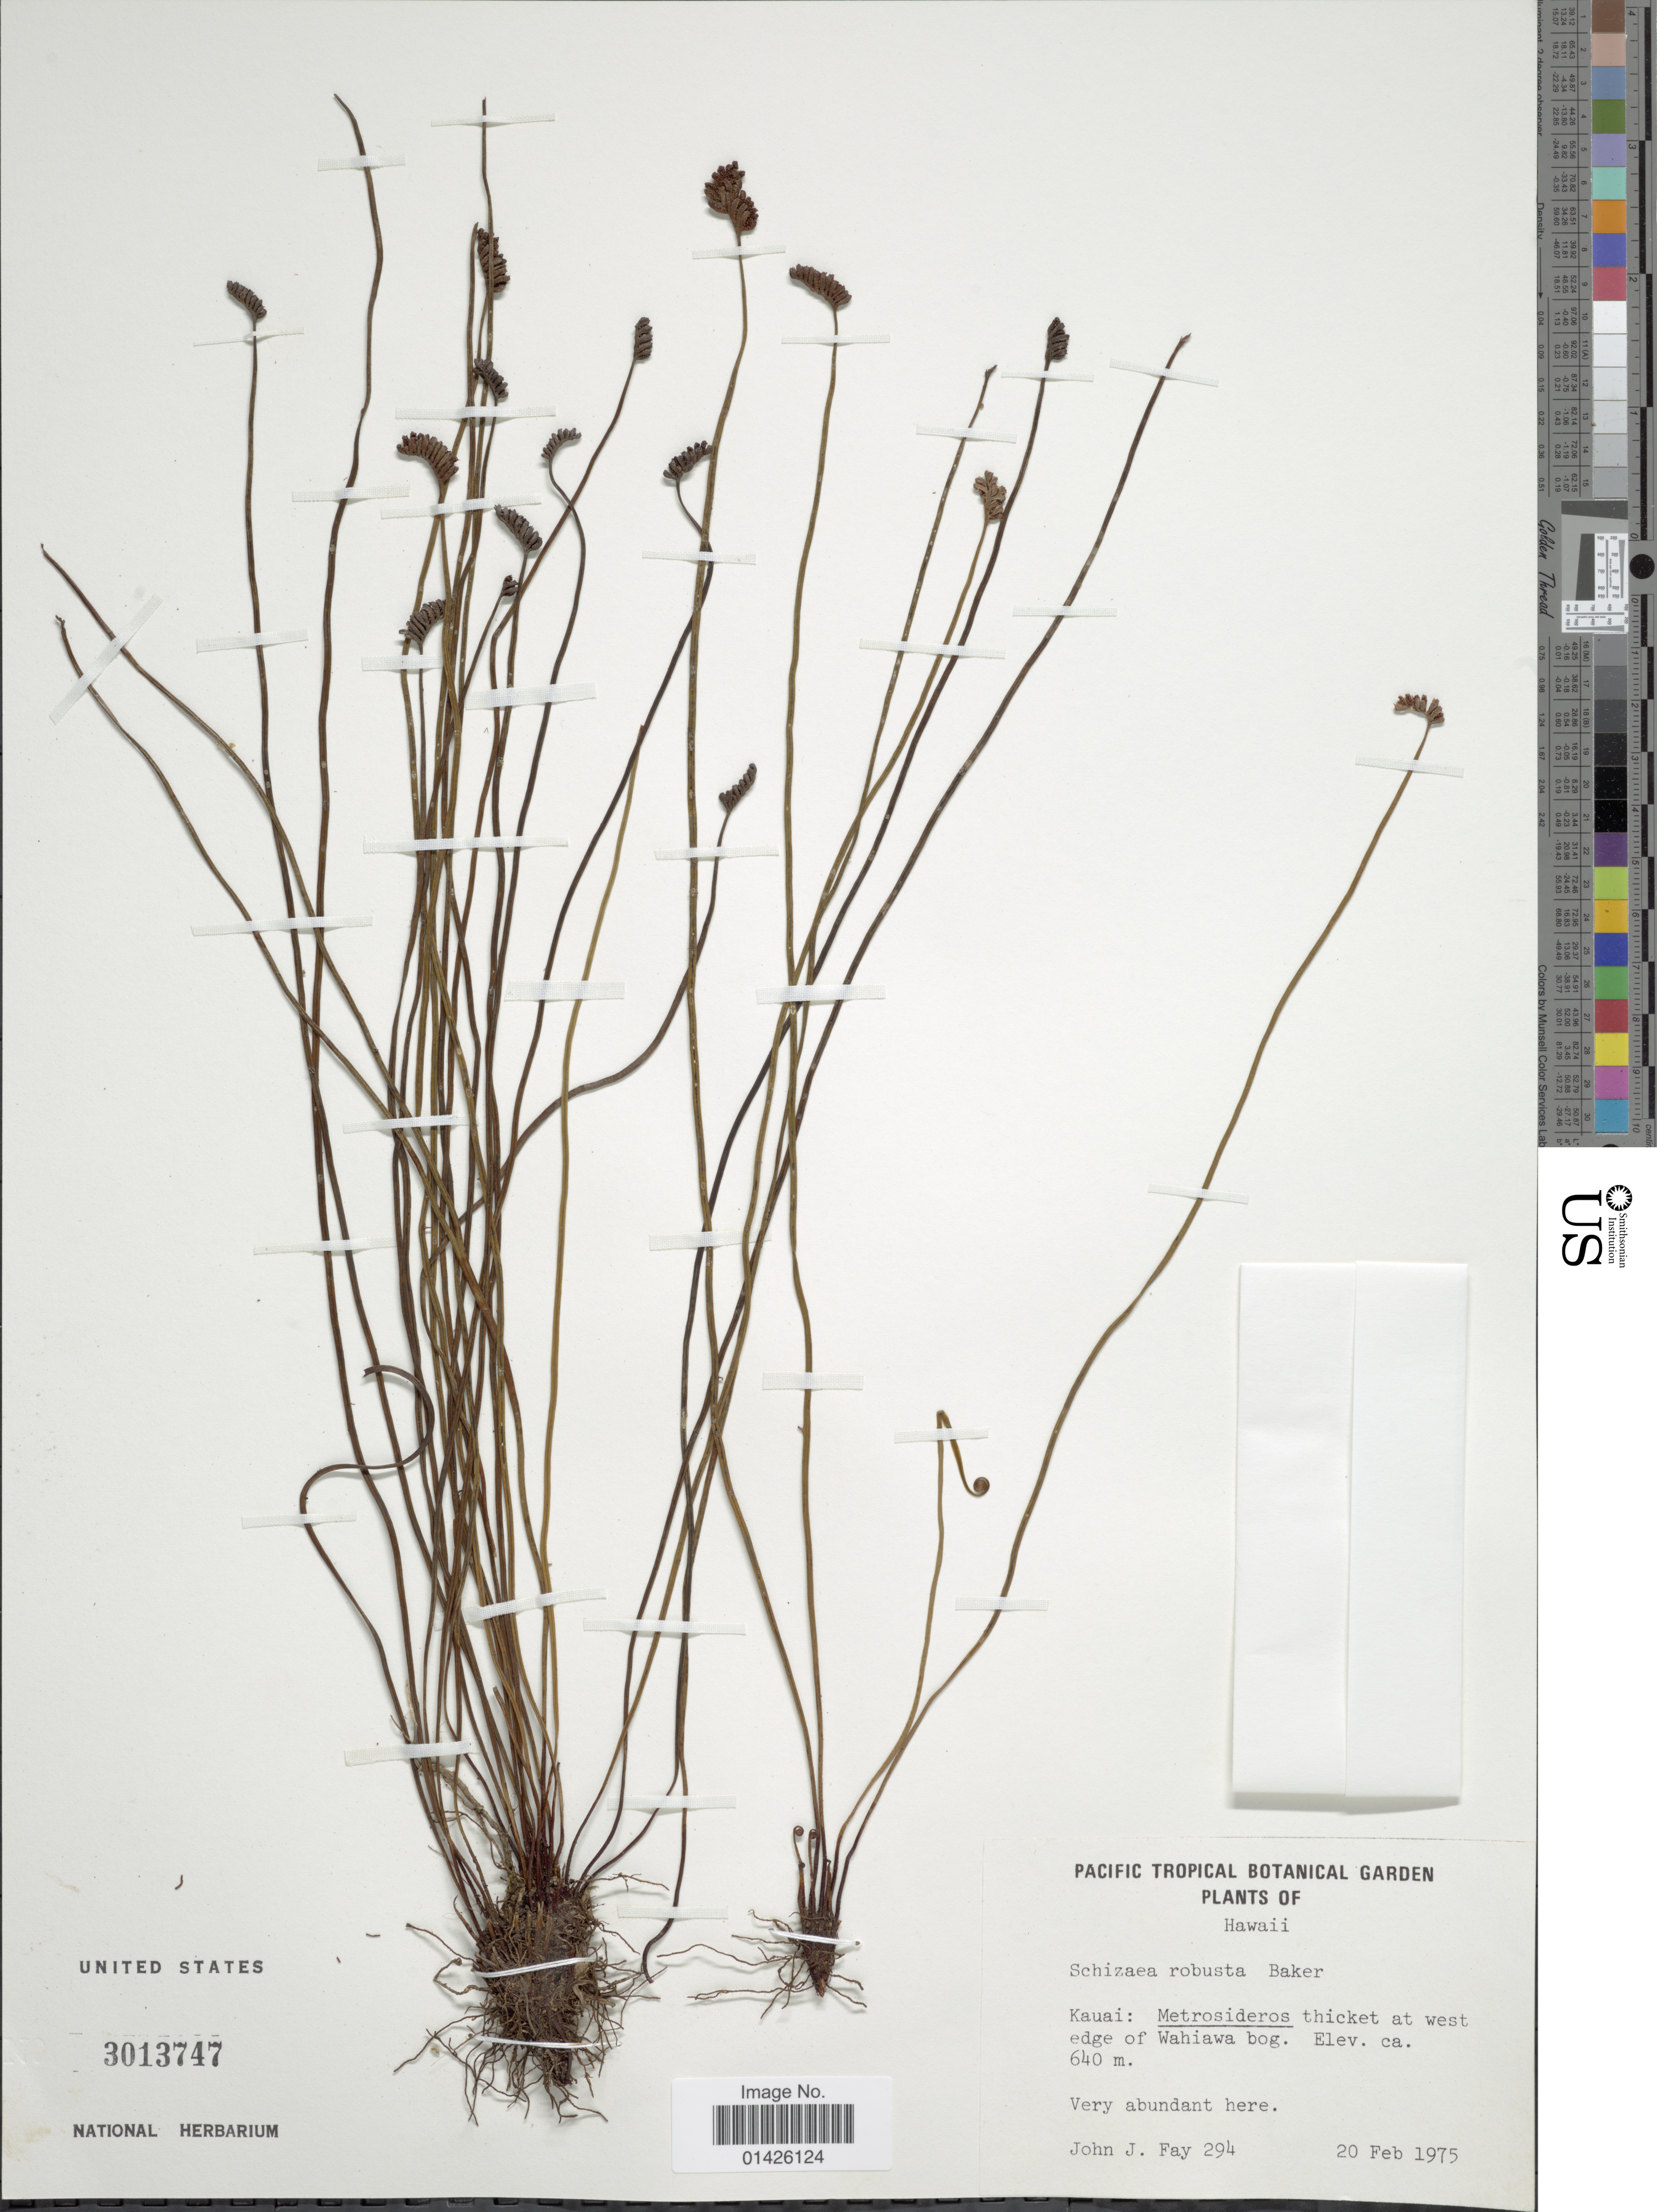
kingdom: Plantae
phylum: Tracheophyta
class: Polypodiopsida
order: Schizaeales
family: Schizaeaceae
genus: Schizaea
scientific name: Schizaea robusta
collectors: J. Fay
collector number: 294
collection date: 1975-02-20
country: United States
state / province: Hawaii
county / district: Kauai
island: Kaua'i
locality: Thicket at west edge of Wahiawa bog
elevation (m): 640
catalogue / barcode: US 3013747